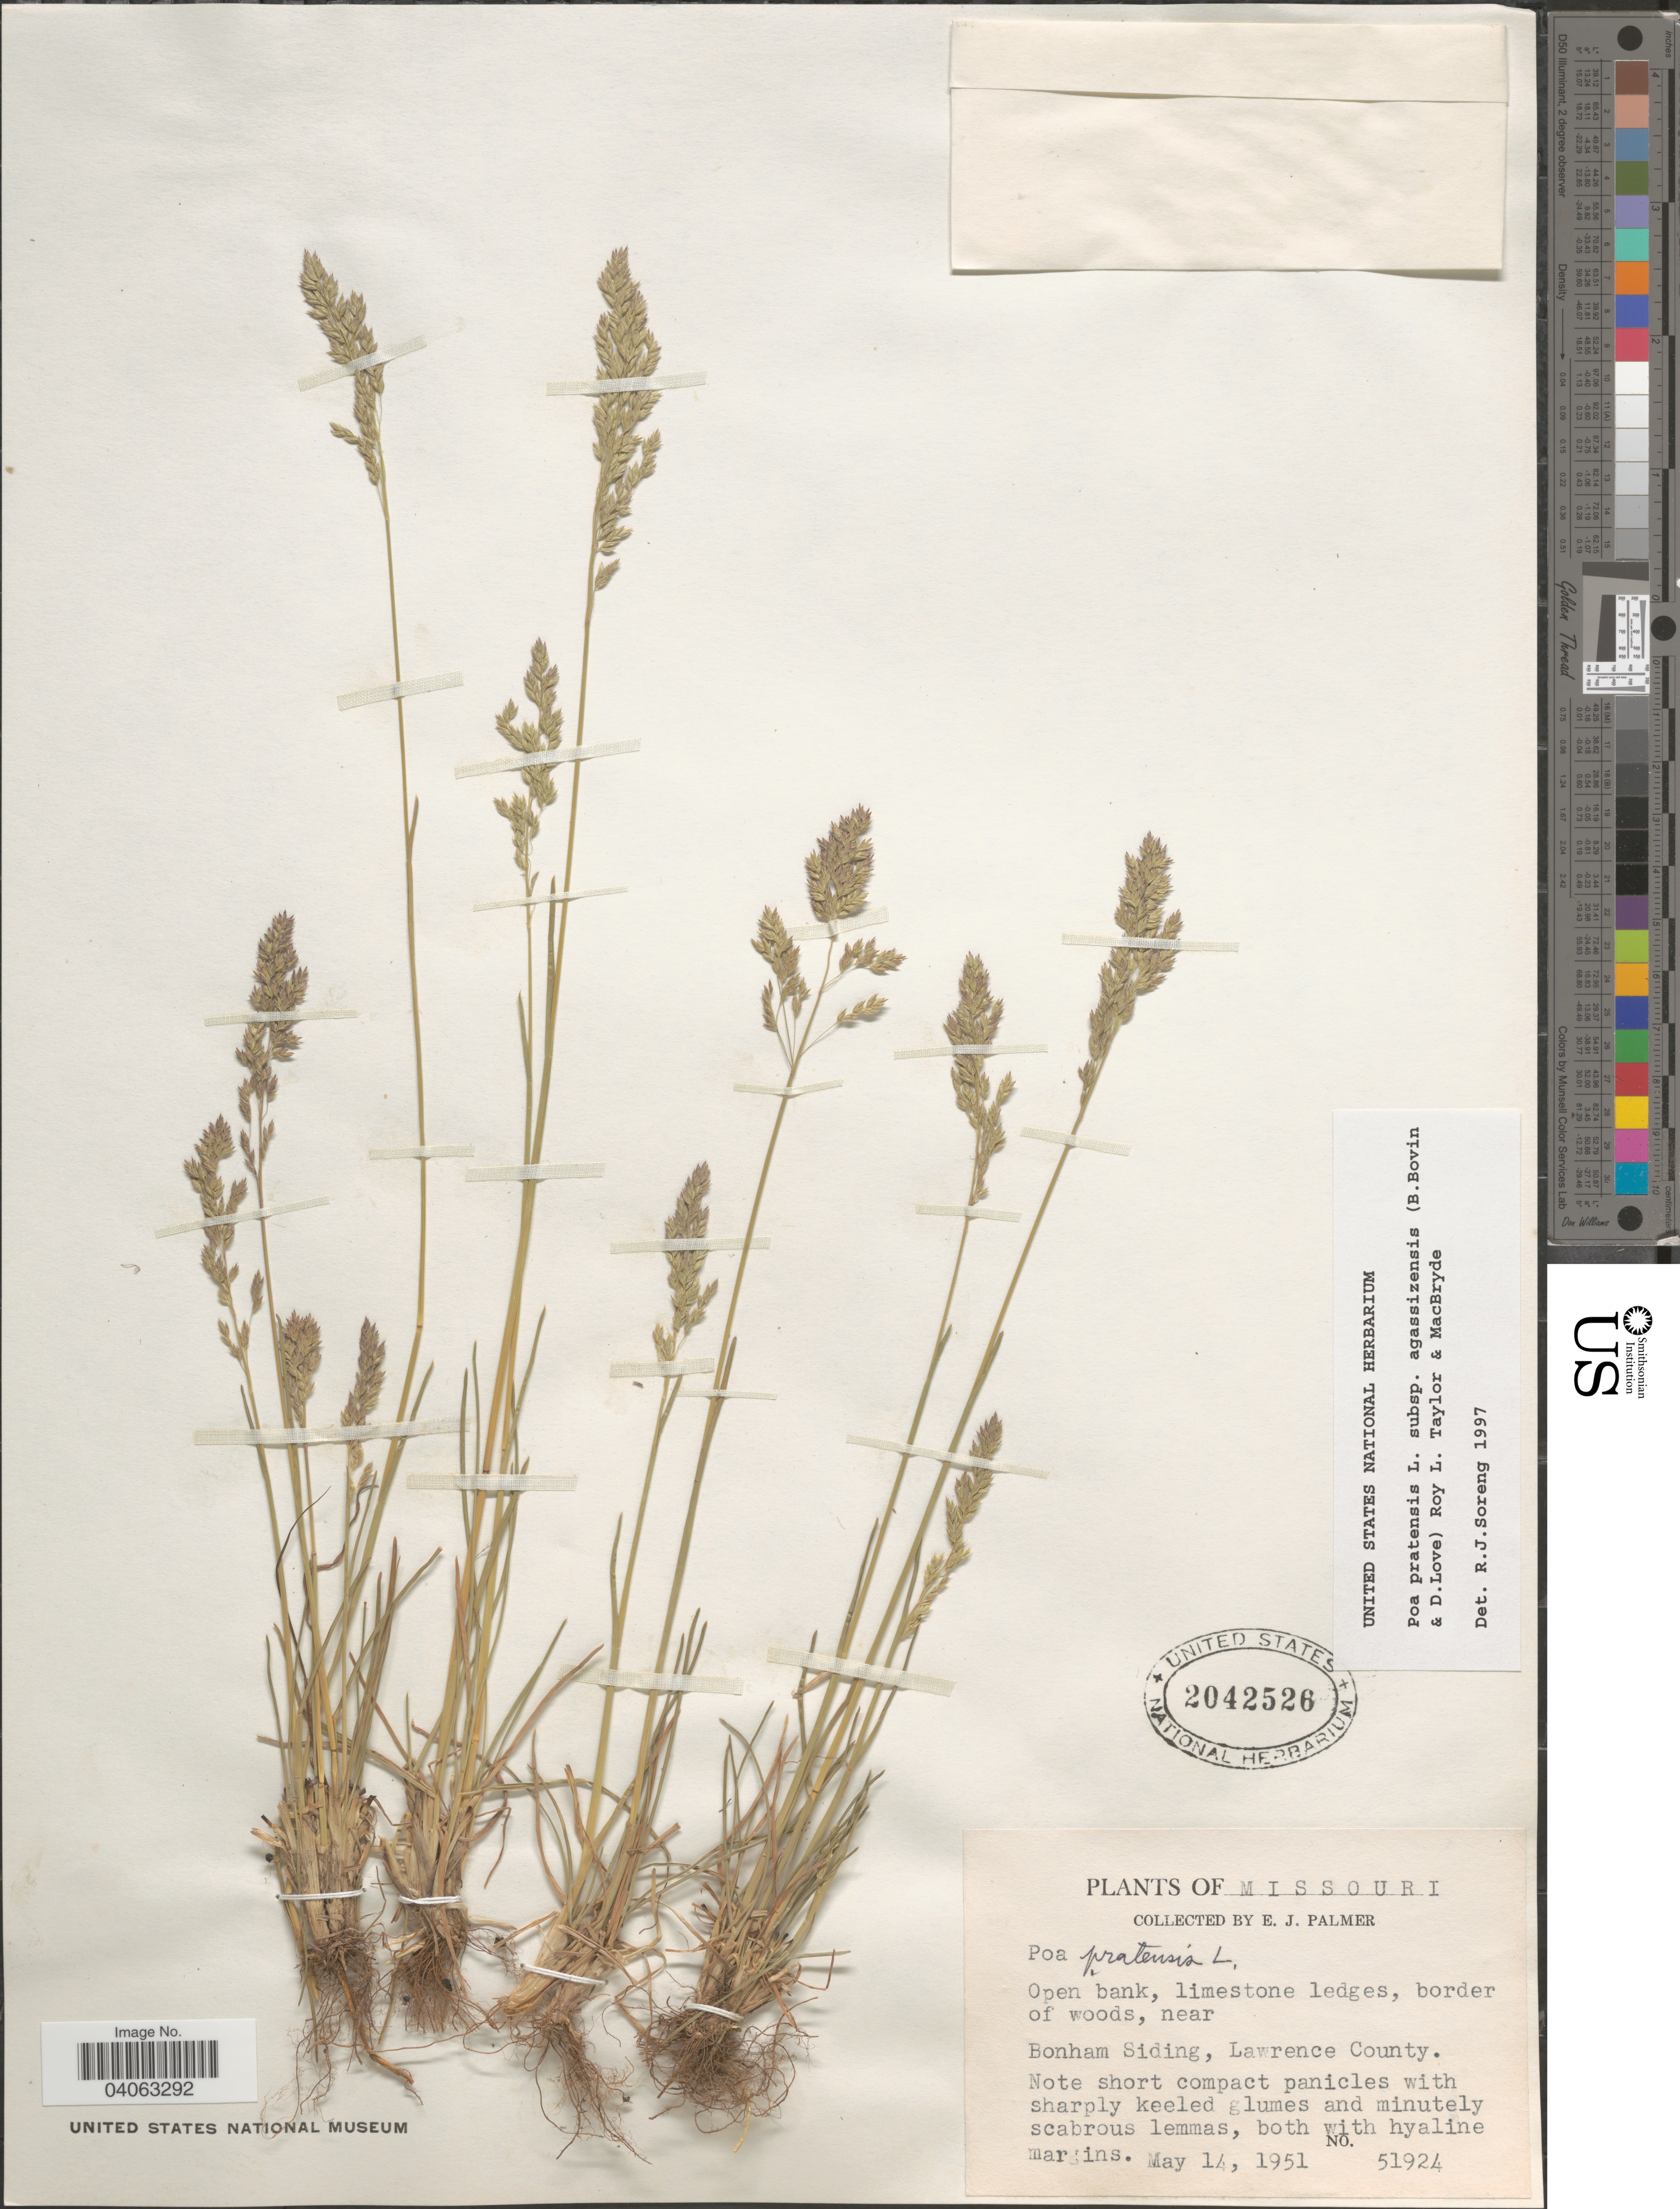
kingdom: Plantae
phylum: Tracheophyta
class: Liliopsida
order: Poales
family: Poaceae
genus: Poa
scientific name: Poa pratensis subsp. agassizensis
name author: (B. Boivin & D. Löve) Roy L. Taylor & MacBryde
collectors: E. J. Palmer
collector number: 51924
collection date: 1951-05-14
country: United States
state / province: Missouri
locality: Open bank, limestone ledges, border of woods, near Bonham Siding, Lawrence County.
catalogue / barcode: US 2042526